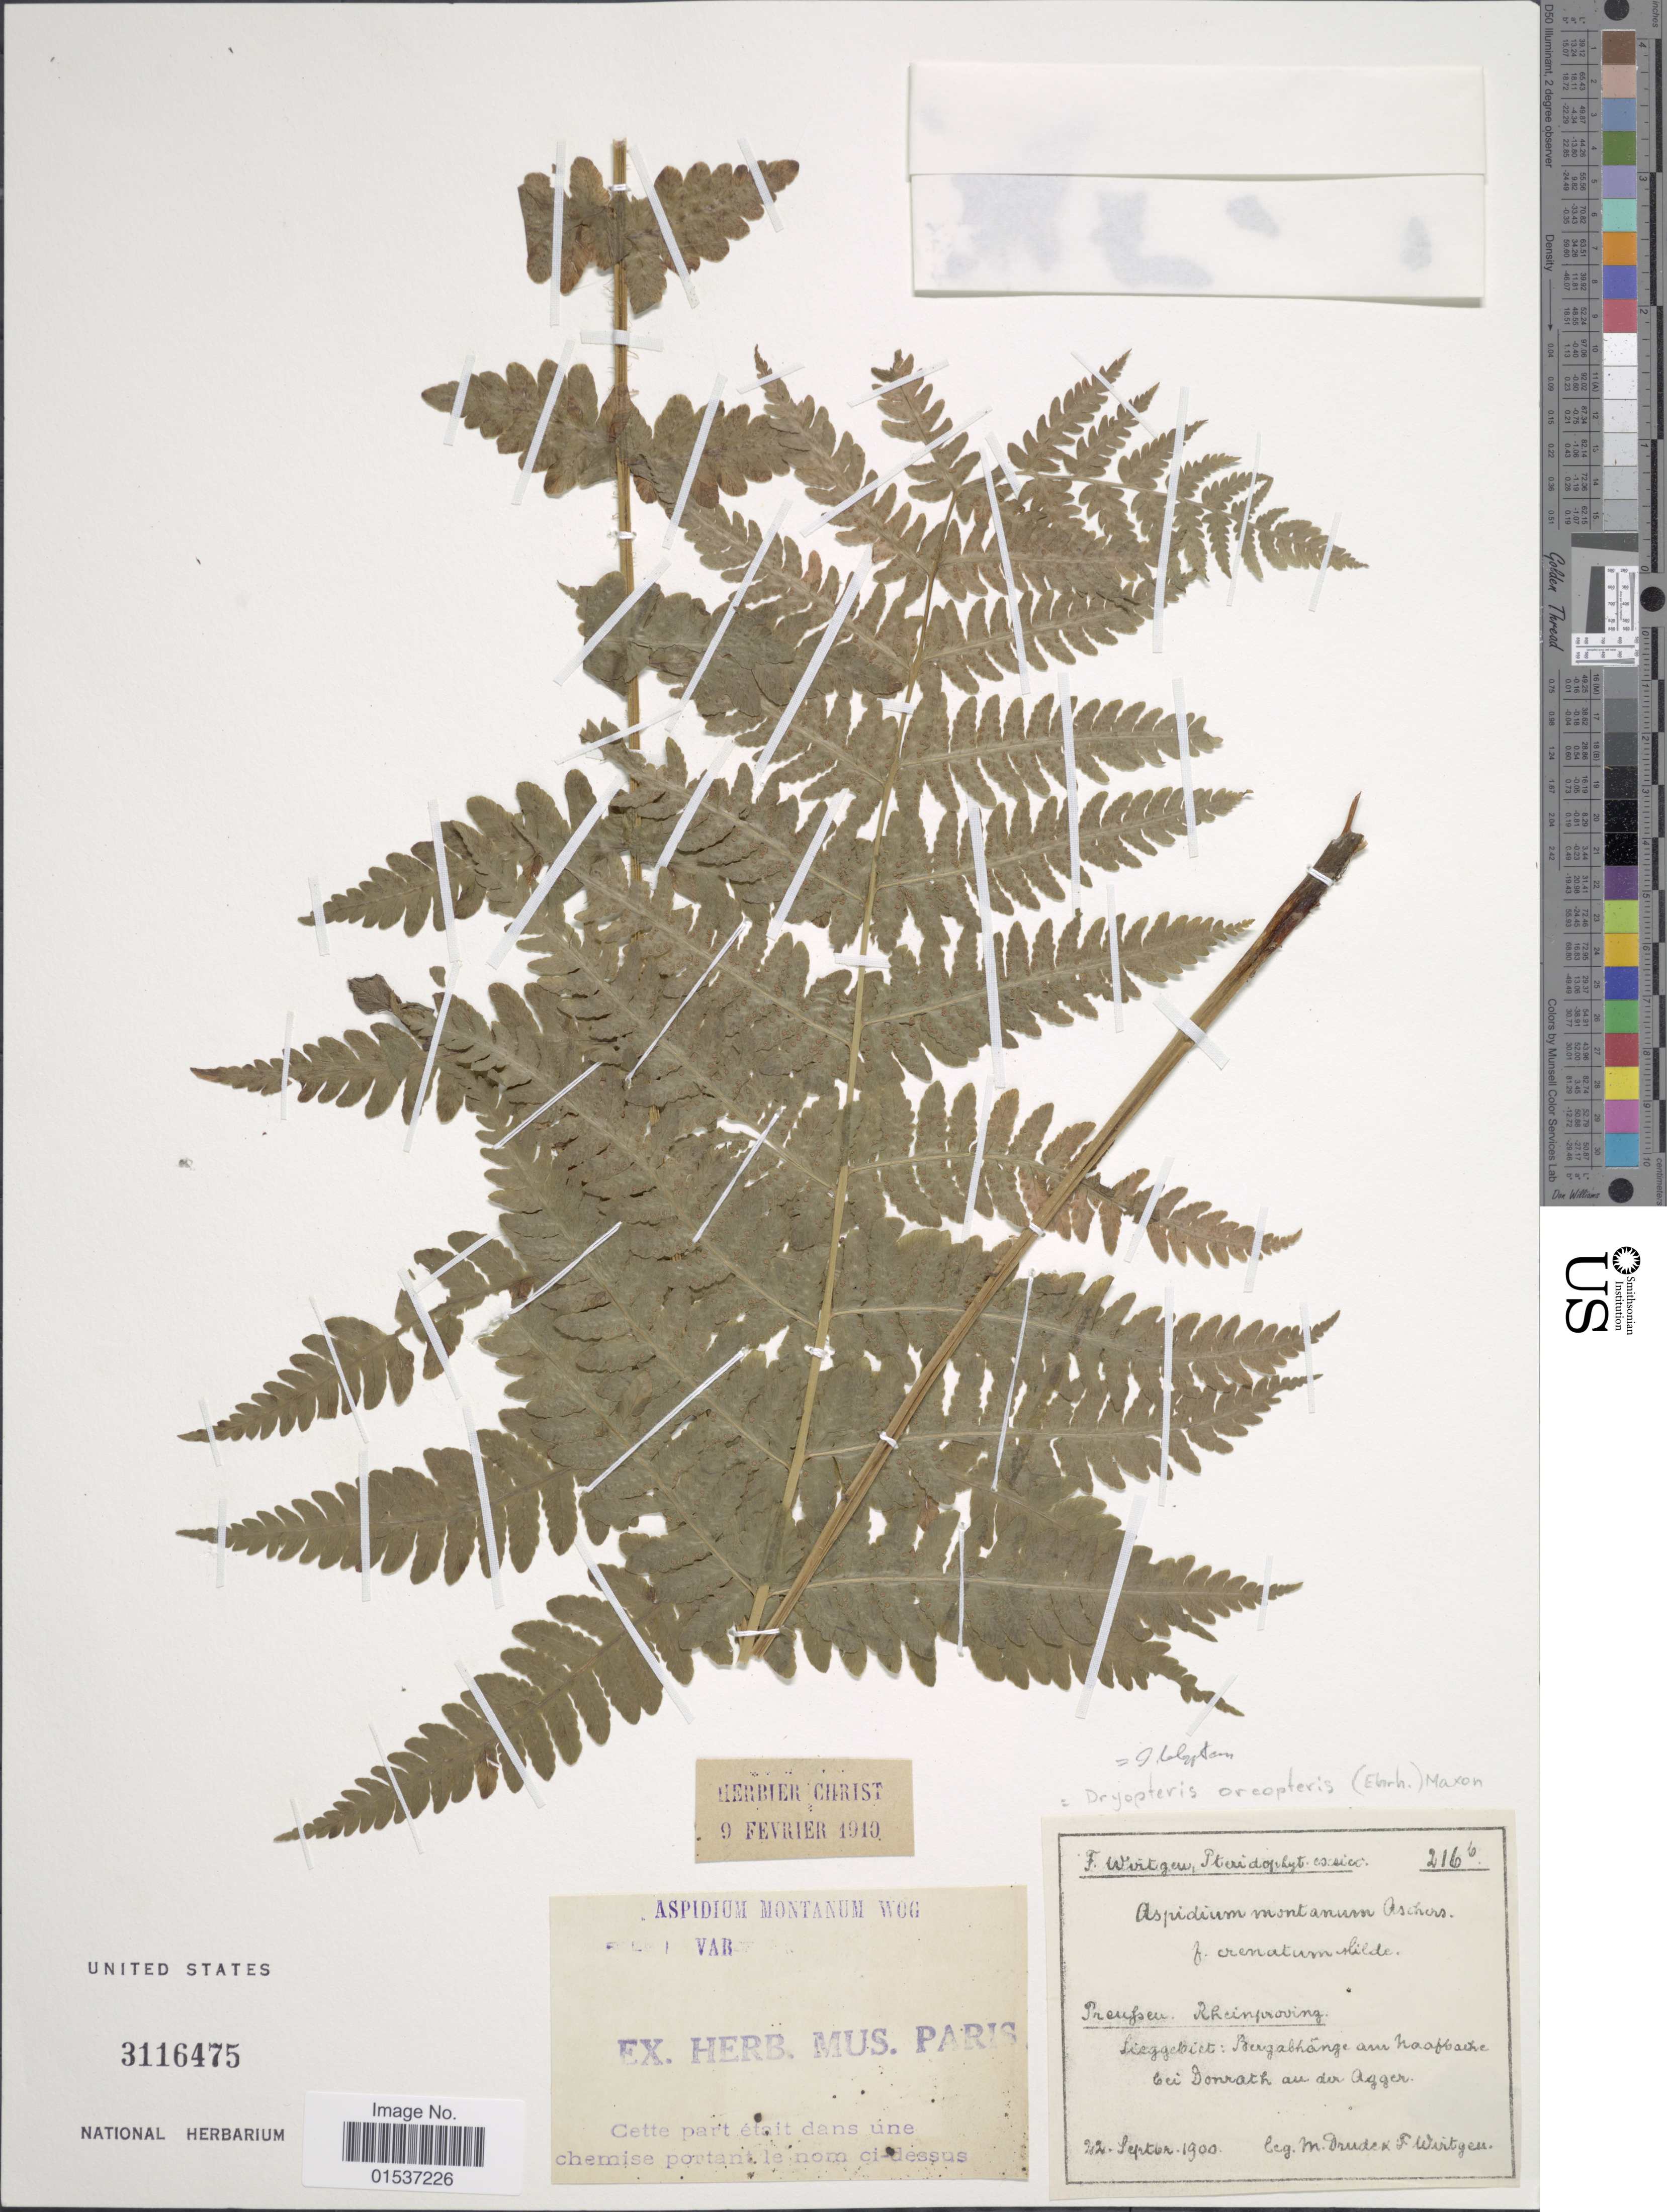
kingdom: Plantae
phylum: Tracheophyta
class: Polypodiopsida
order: Polypodiales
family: Thelypteridaceae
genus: Oreopteris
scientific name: Oreopteris limbosperma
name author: (All.) K. Iwats.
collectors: M. Drudex & F. Wirtgen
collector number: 216b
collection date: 1900-09-22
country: Germany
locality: Preufsen, Rheinprovinz, Lieggebiet: Bergabhange am Naafbade bei Donrath au der Agger. [interpreted]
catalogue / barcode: US 311645